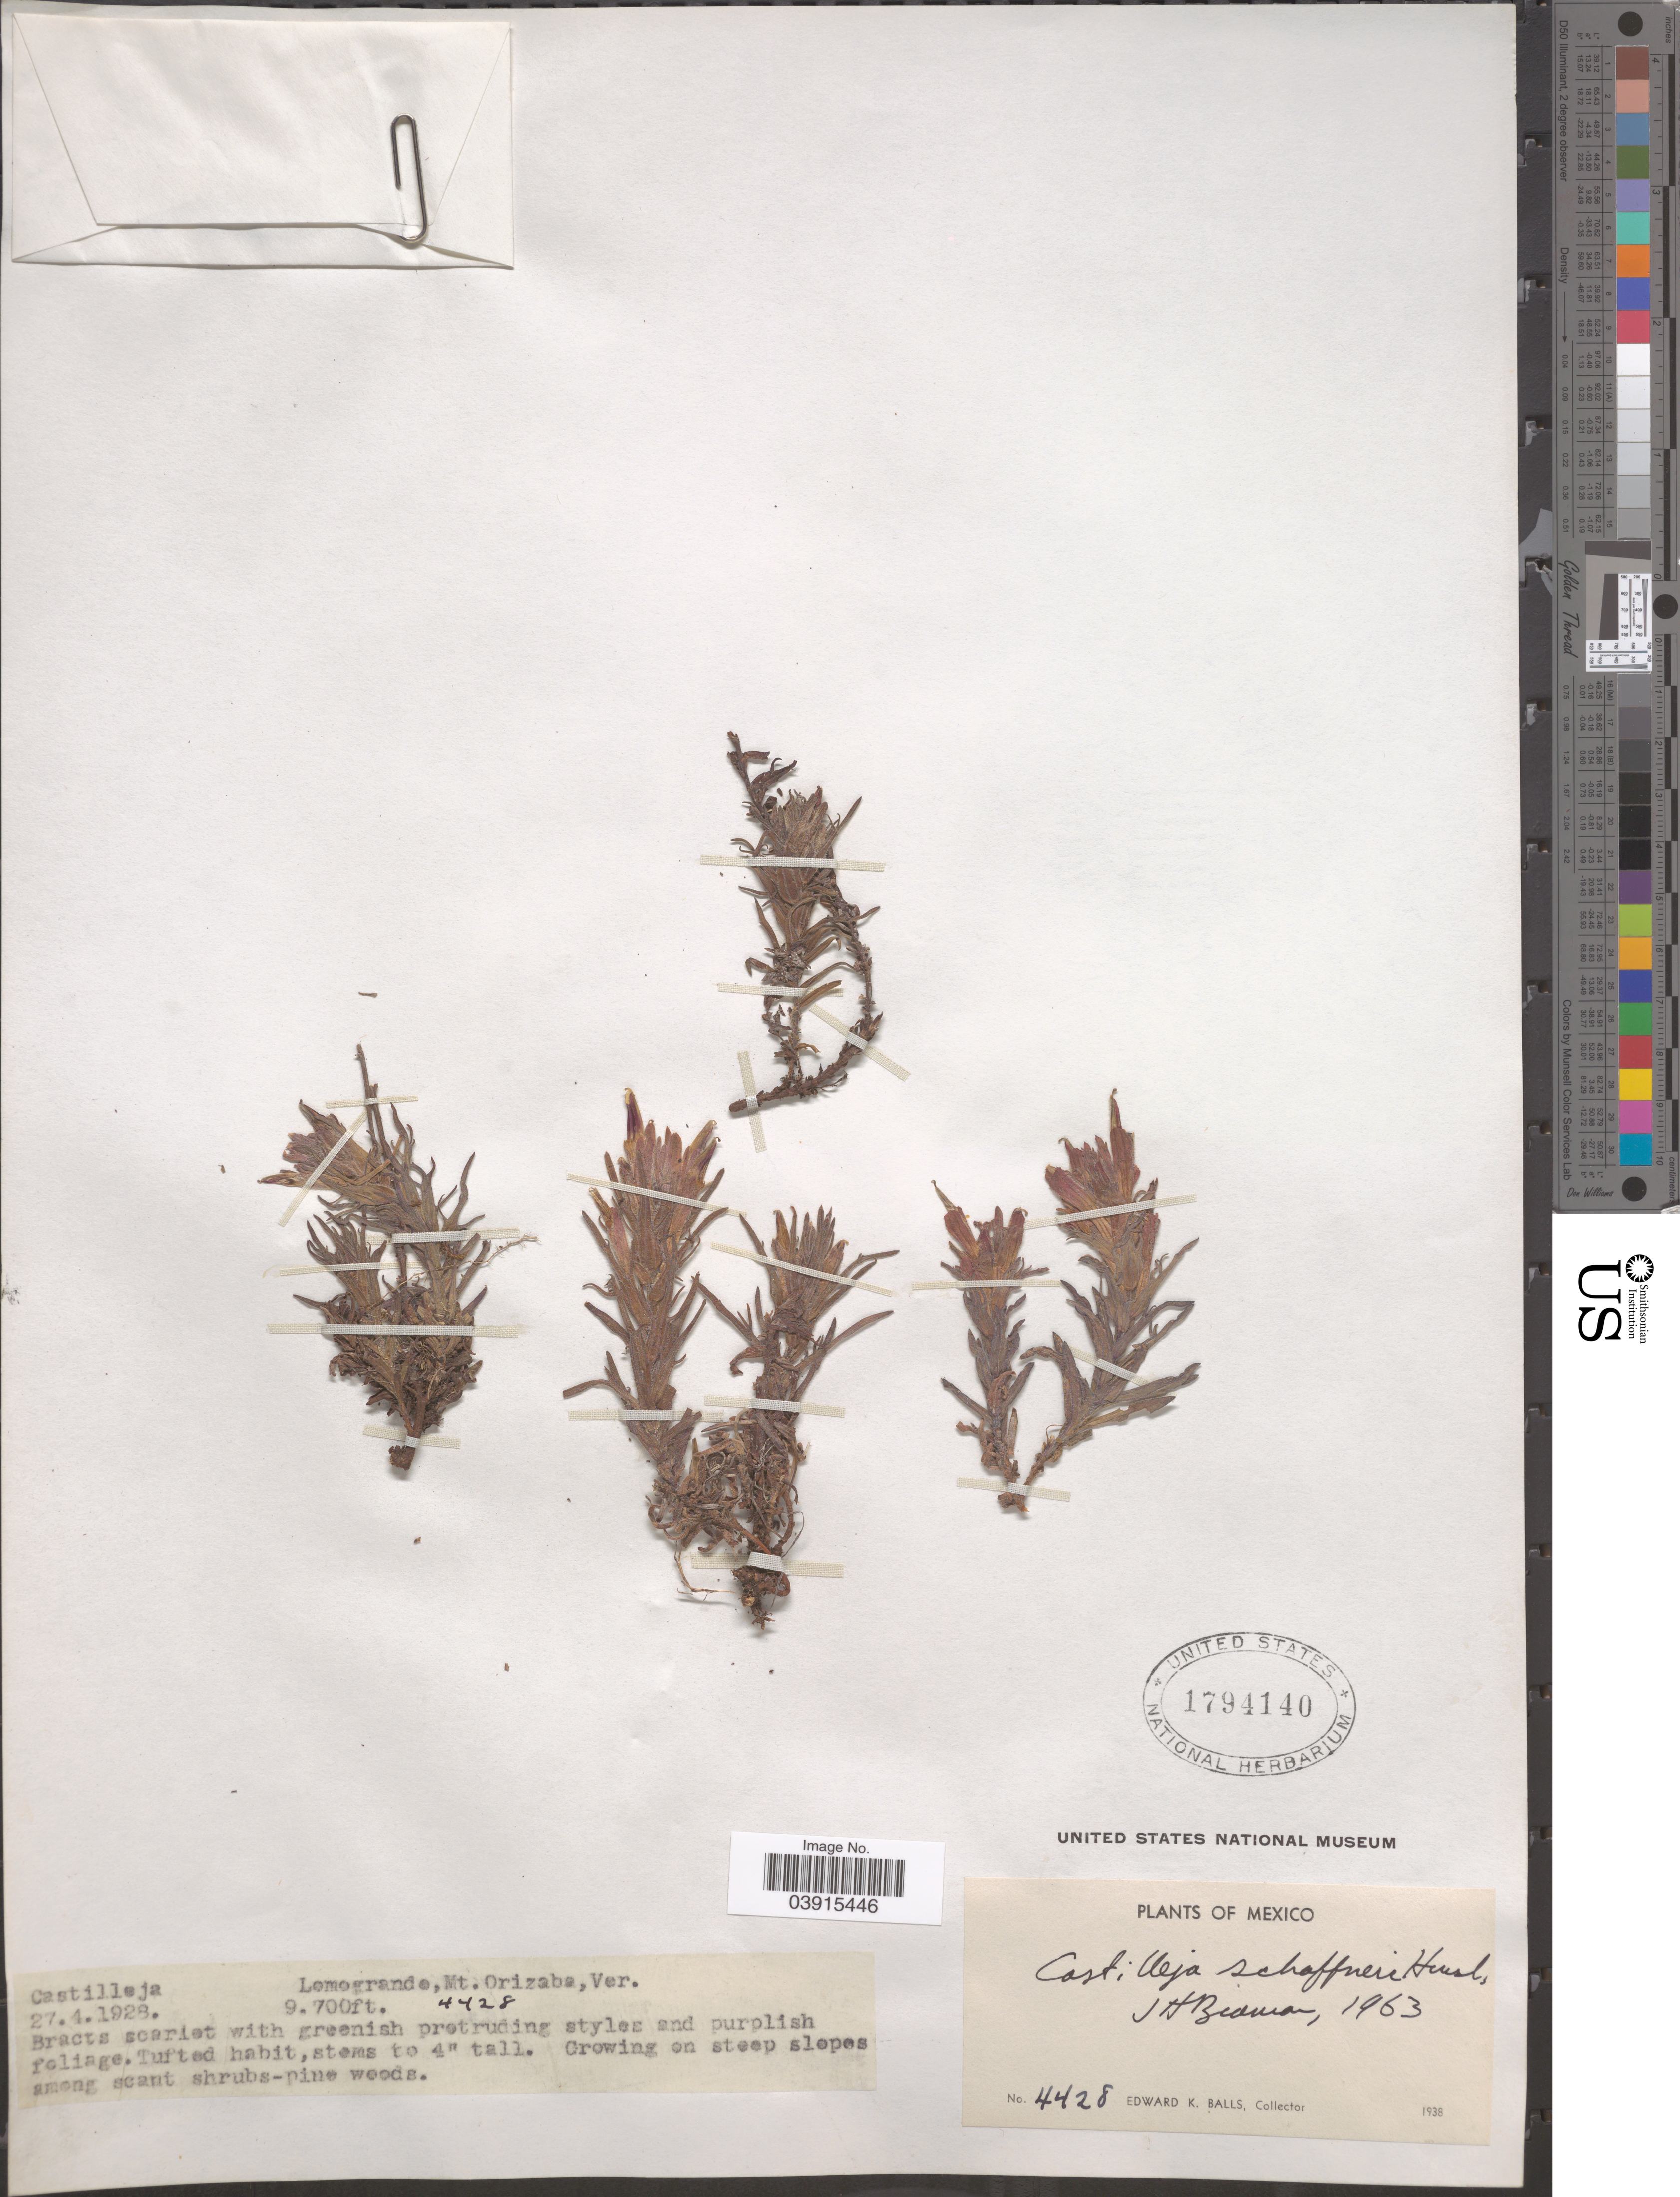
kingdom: Plantae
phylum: Tracheophyta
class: Magnoliopsida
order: Lamiales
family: Orobanchaceae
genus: Castilleja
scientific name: Castilleja schaffneri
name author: Hemsl.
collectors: E. K. Balls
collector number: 4438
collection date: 1928-04-27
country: Mexico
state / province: Veracruz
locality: Lomogrande, Mt. Orizaba, Ver.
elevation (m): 2957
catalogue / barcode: US 1794140